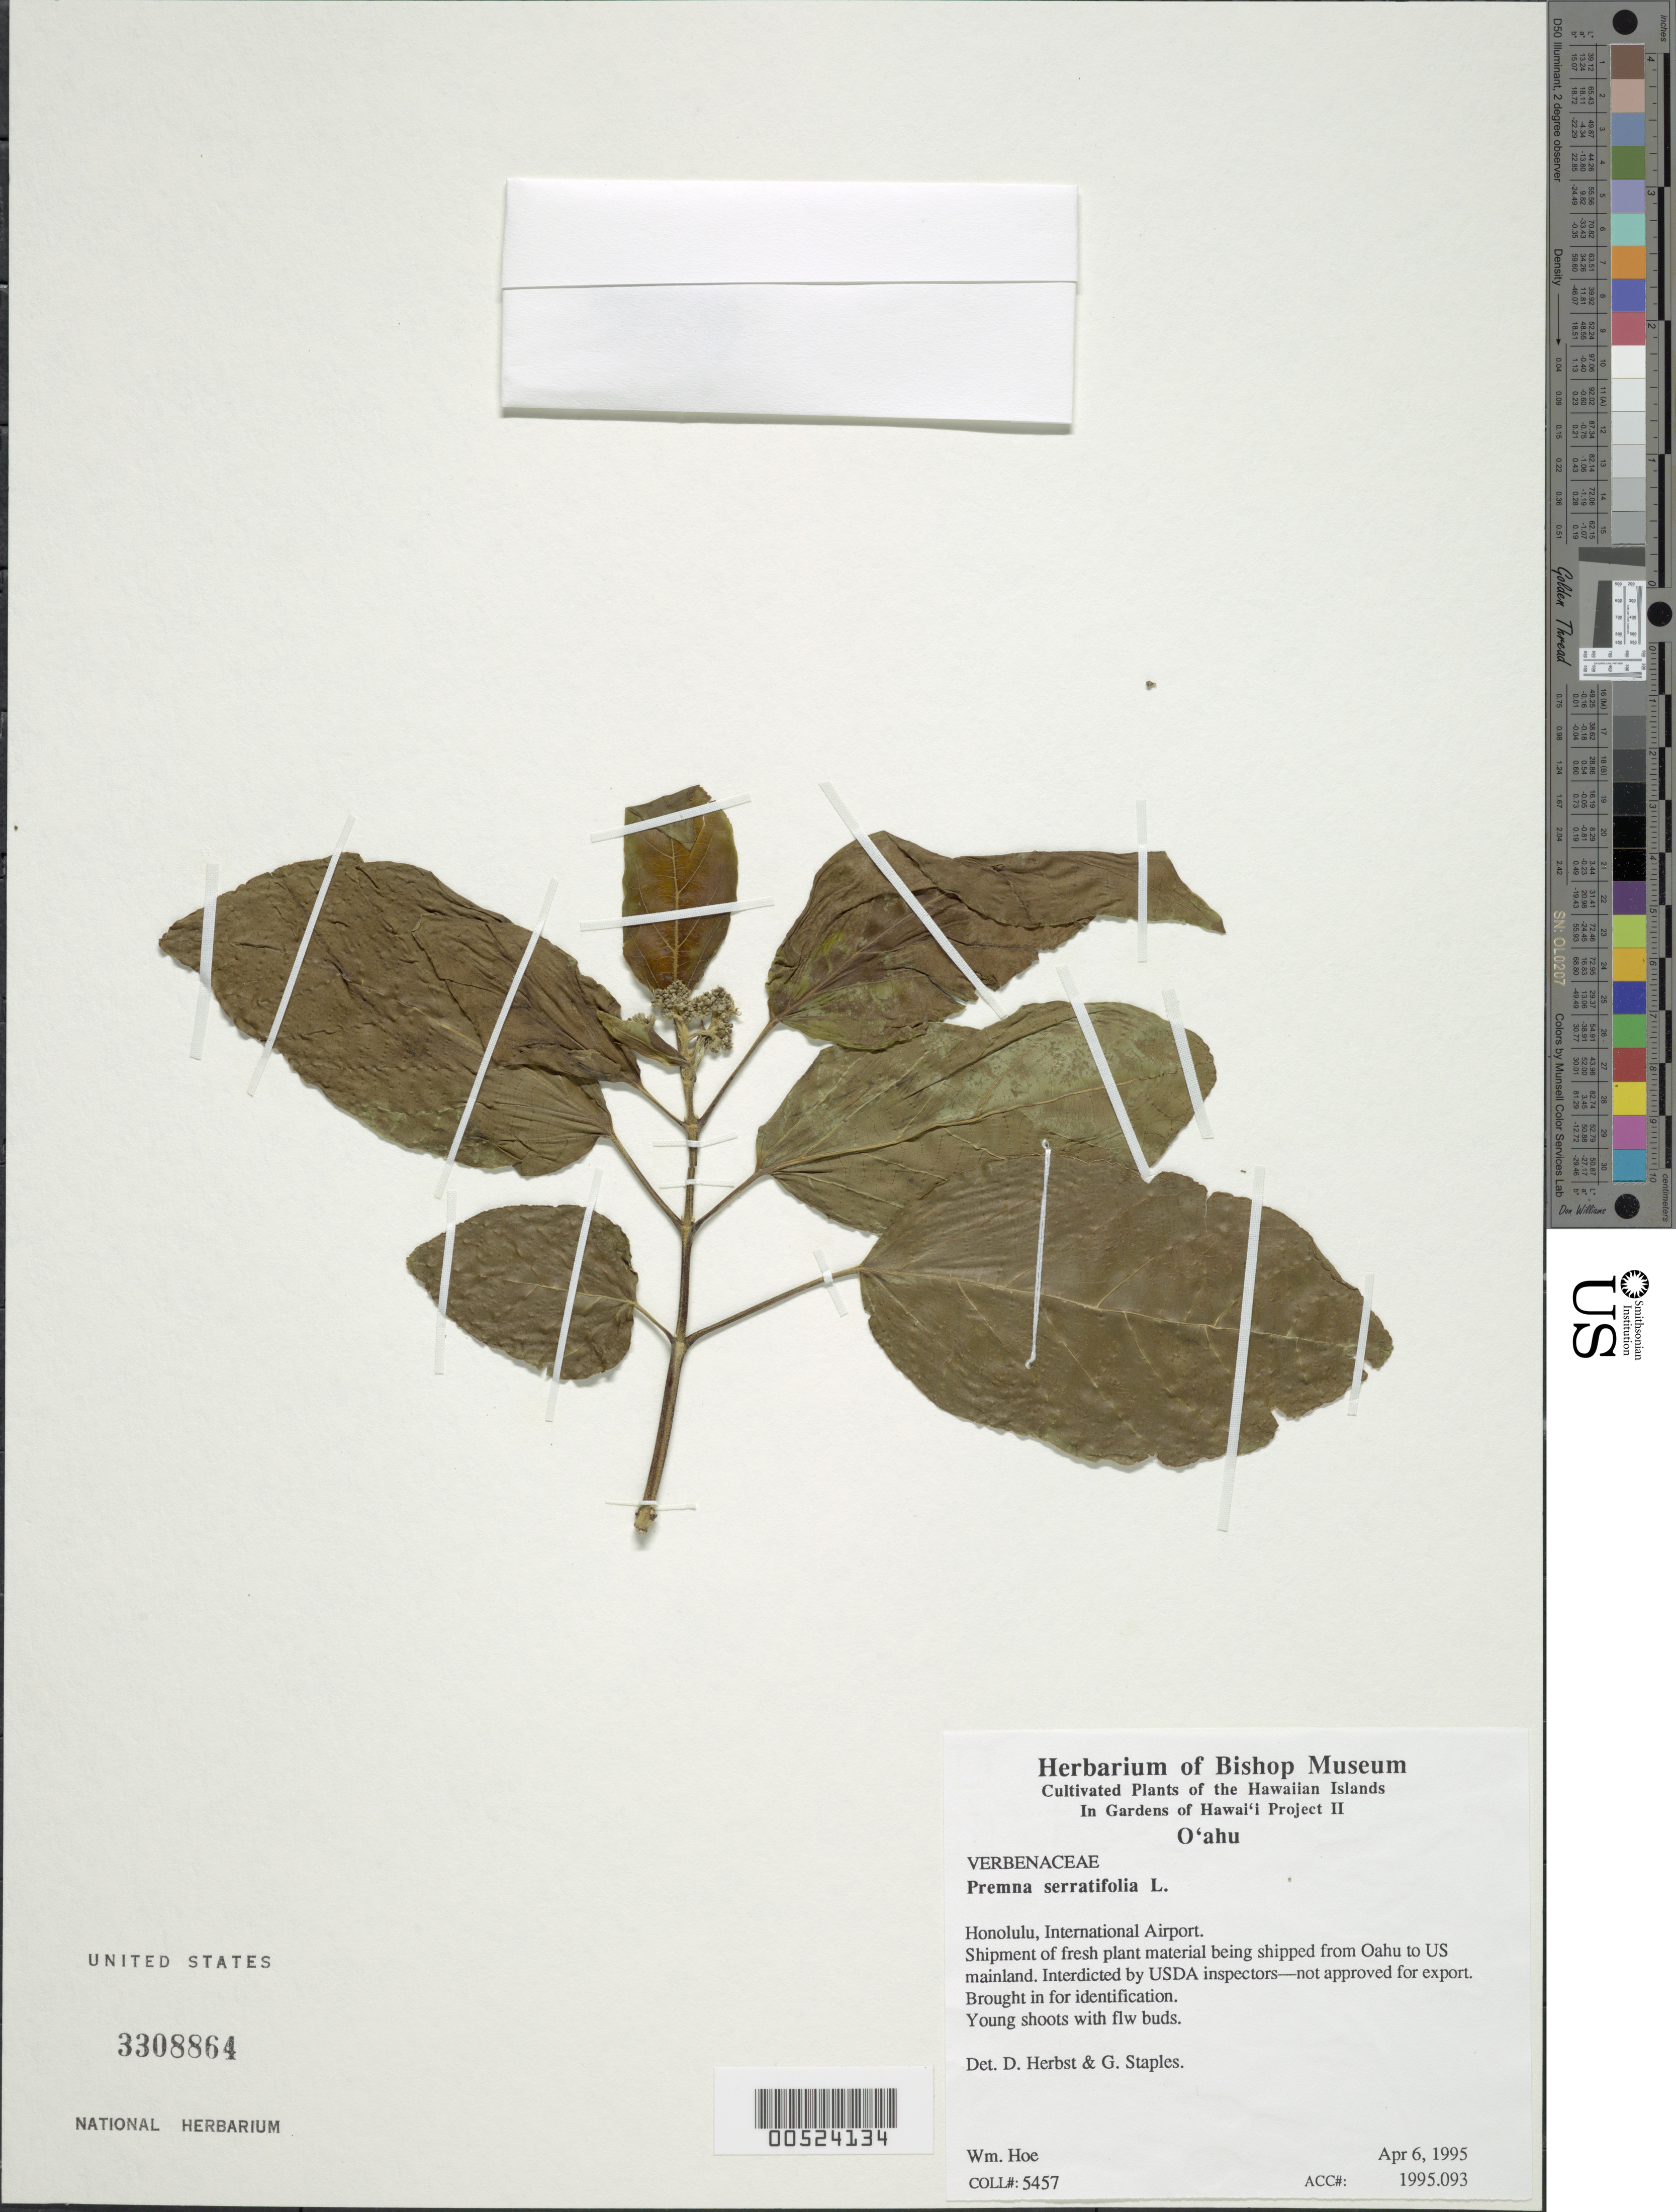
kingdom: Plantae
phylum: Tracheophyta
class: Magnoliopsida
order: Lamiales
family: Lamiaceae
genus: Premna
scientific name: Premna serratifolia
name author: L.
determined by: Herbst, D. R.; Staples, G. W.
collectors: W. Hoe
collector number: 5457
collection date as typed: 6 Apr 1995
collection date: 1995-04-06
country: United States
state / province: Hawaii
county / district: Honolulu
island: Oahu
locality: Honolulu, International Airport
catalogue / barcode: US 3308864